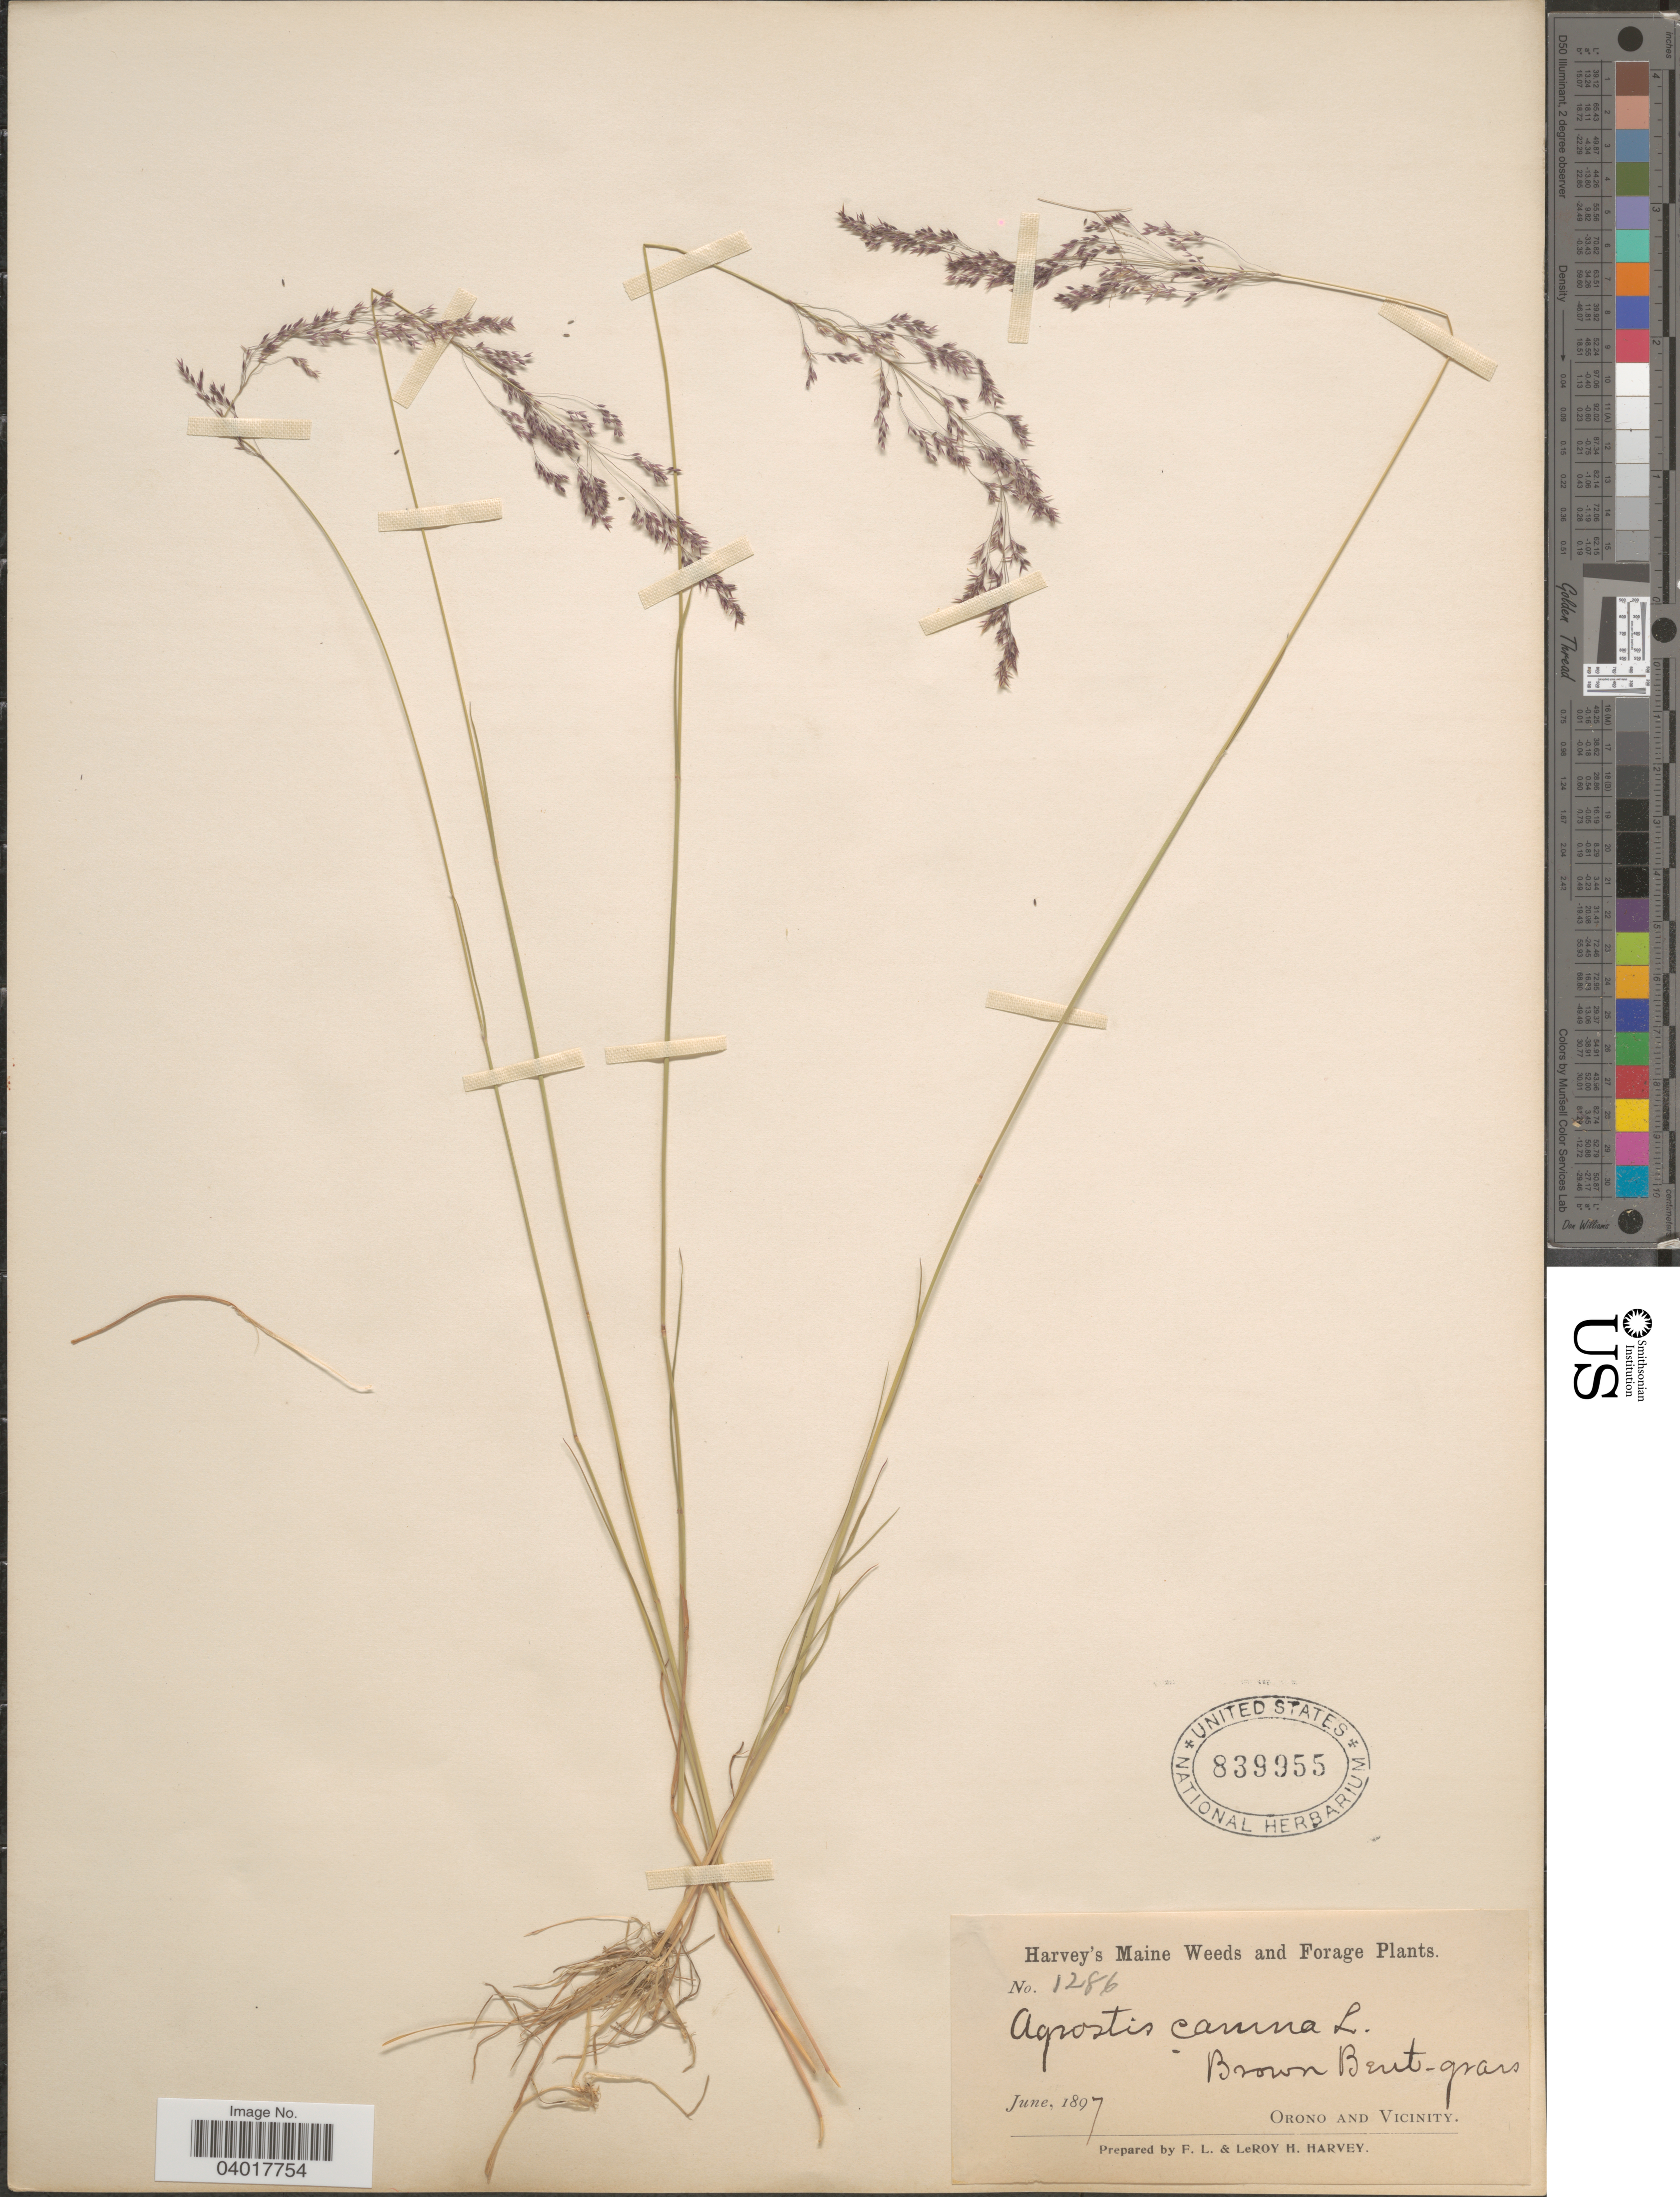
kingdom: Plantae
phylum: Tracheophyta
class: Liliopsida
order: Poales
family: Poaceae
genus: Agrostis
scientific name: Agrostis canina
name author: L.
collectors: F. L. Harvey & L. H. Harvey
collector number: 1286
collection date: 1897-06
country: United States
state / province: Maine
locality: Brown Bent- grass. Orono and vicinity.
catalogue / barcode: US 839955